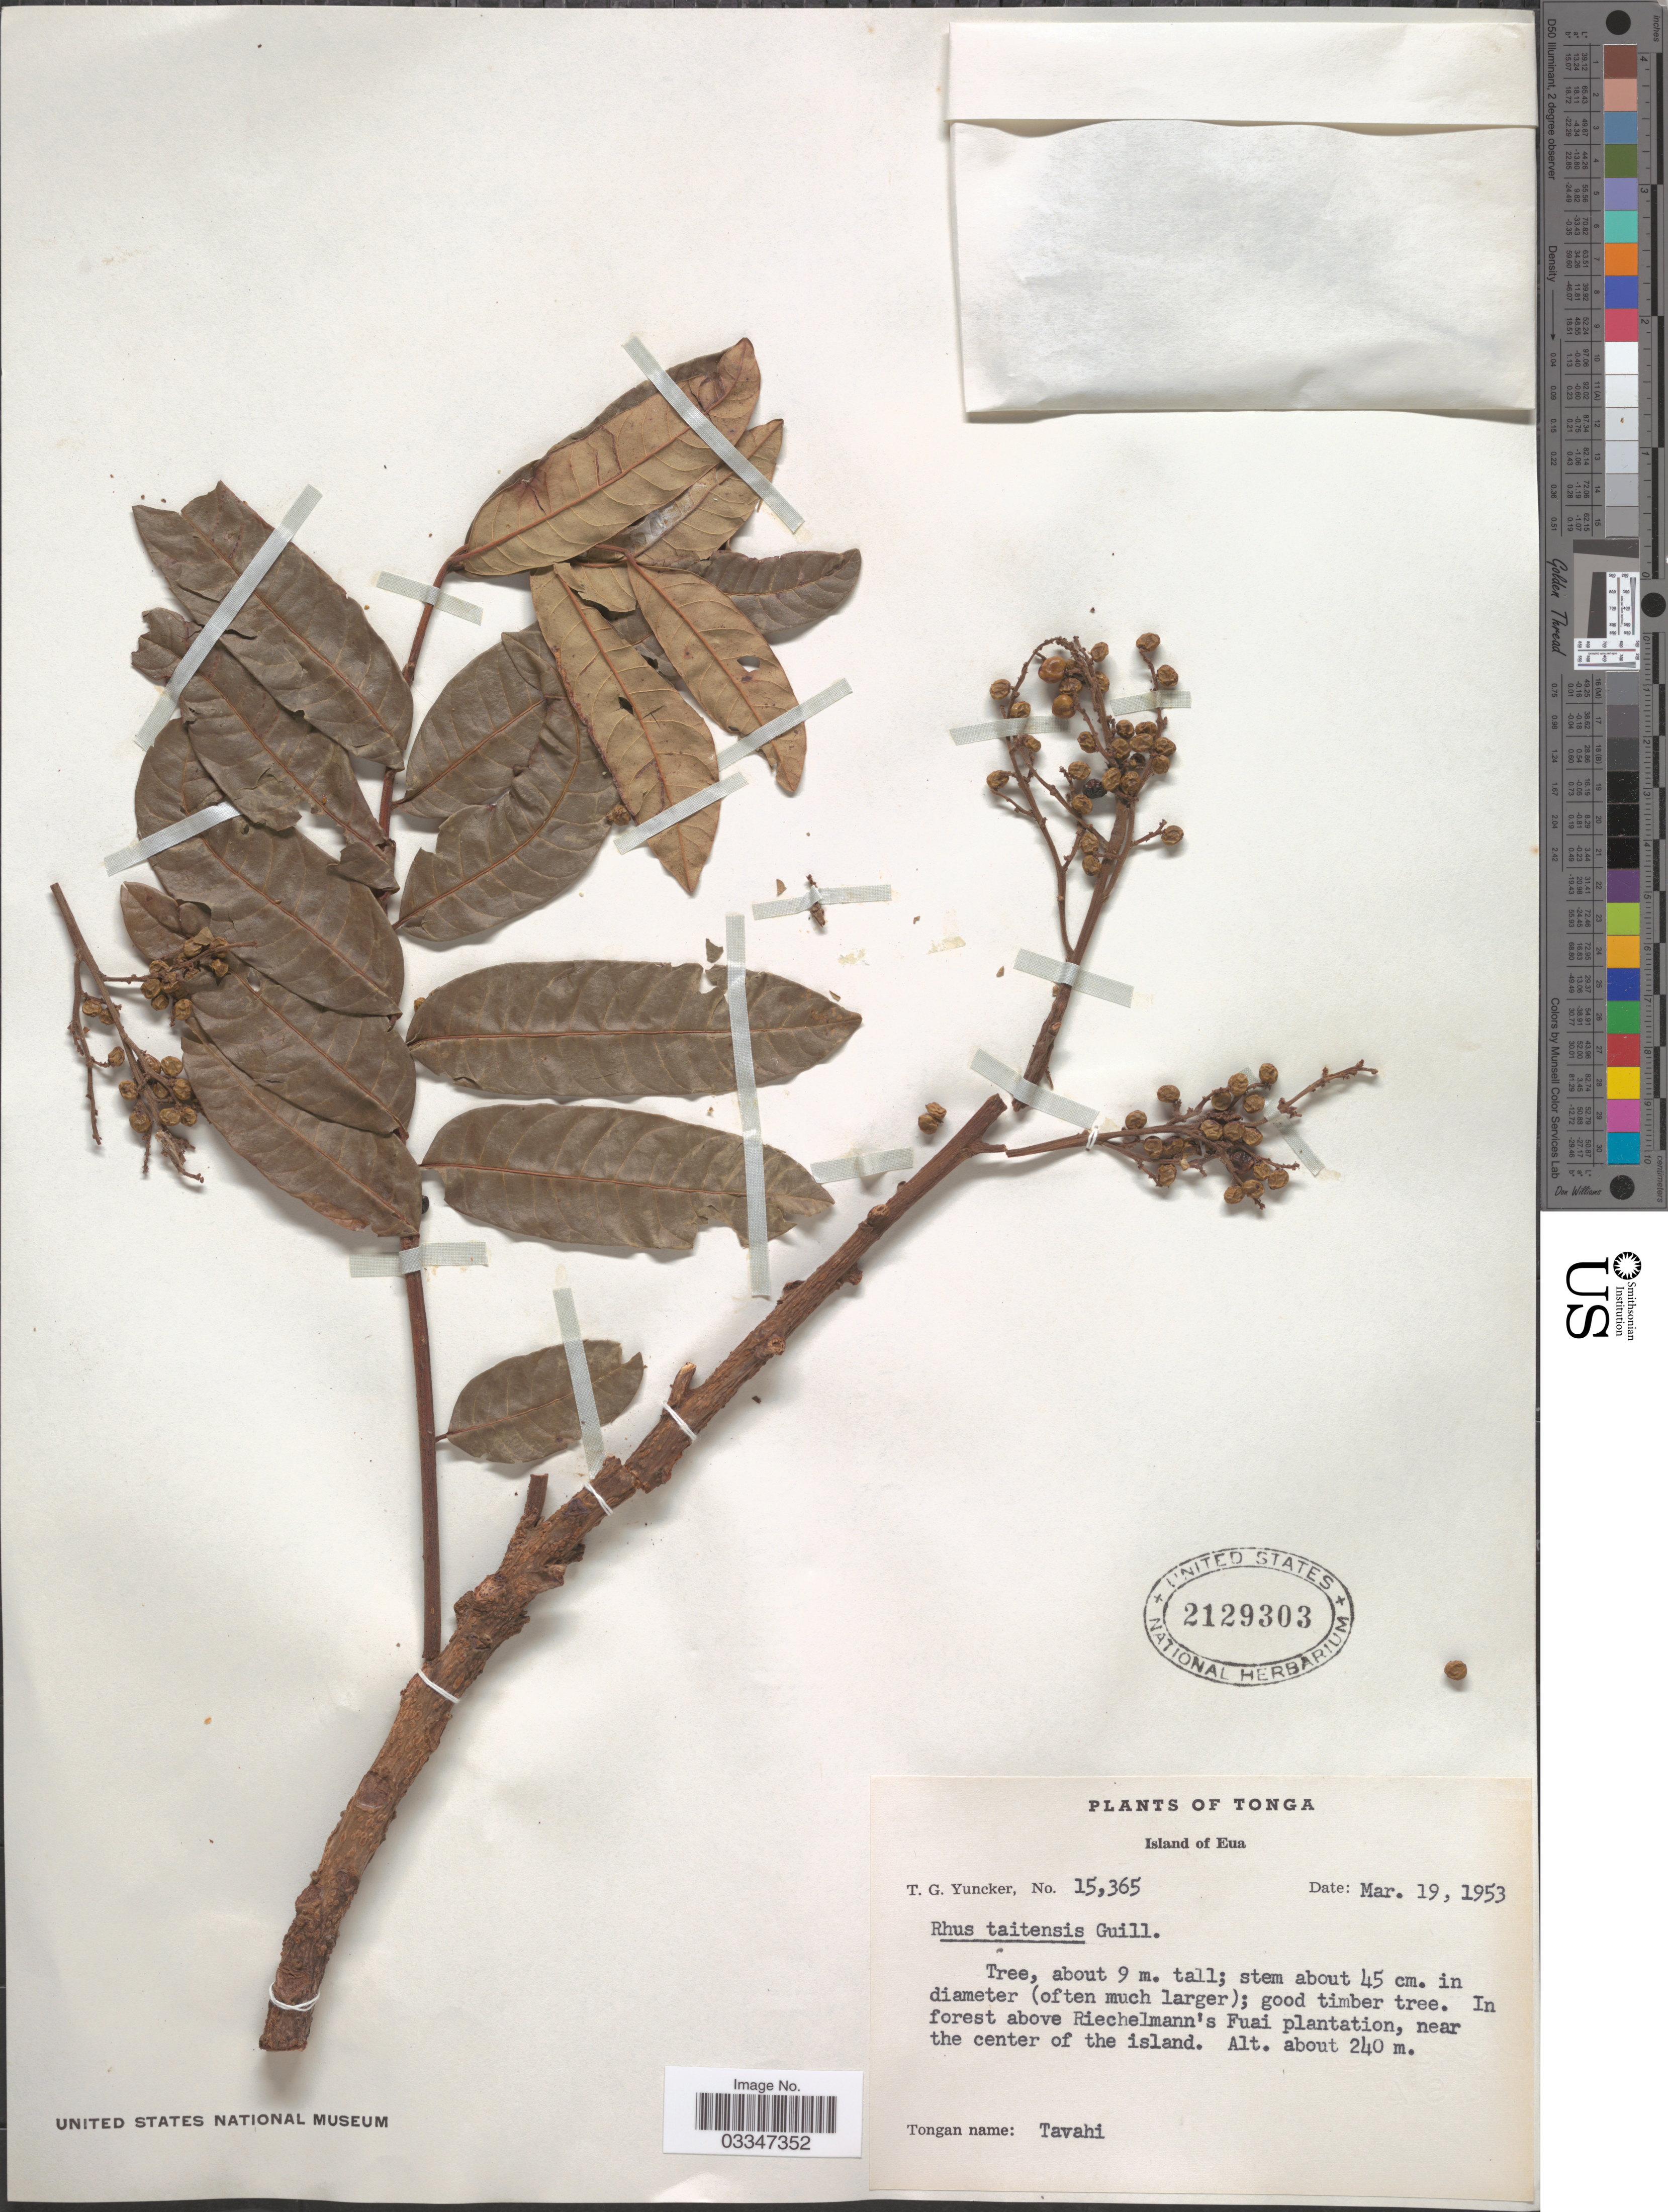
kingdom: Plantae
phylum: Tracheophyta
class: Magnoliopsida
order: Sapindales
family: Anacardiaceae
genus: Rhus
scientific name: Rhus taitensis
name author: Guill.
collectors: T. G. Yuncker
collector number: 15365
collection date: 1953-03-19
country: Tonga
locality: Island of Eua. In forest above Riechelmann's Fuai plantation, near the center of the island.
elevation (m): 240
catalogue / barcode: US 2129303